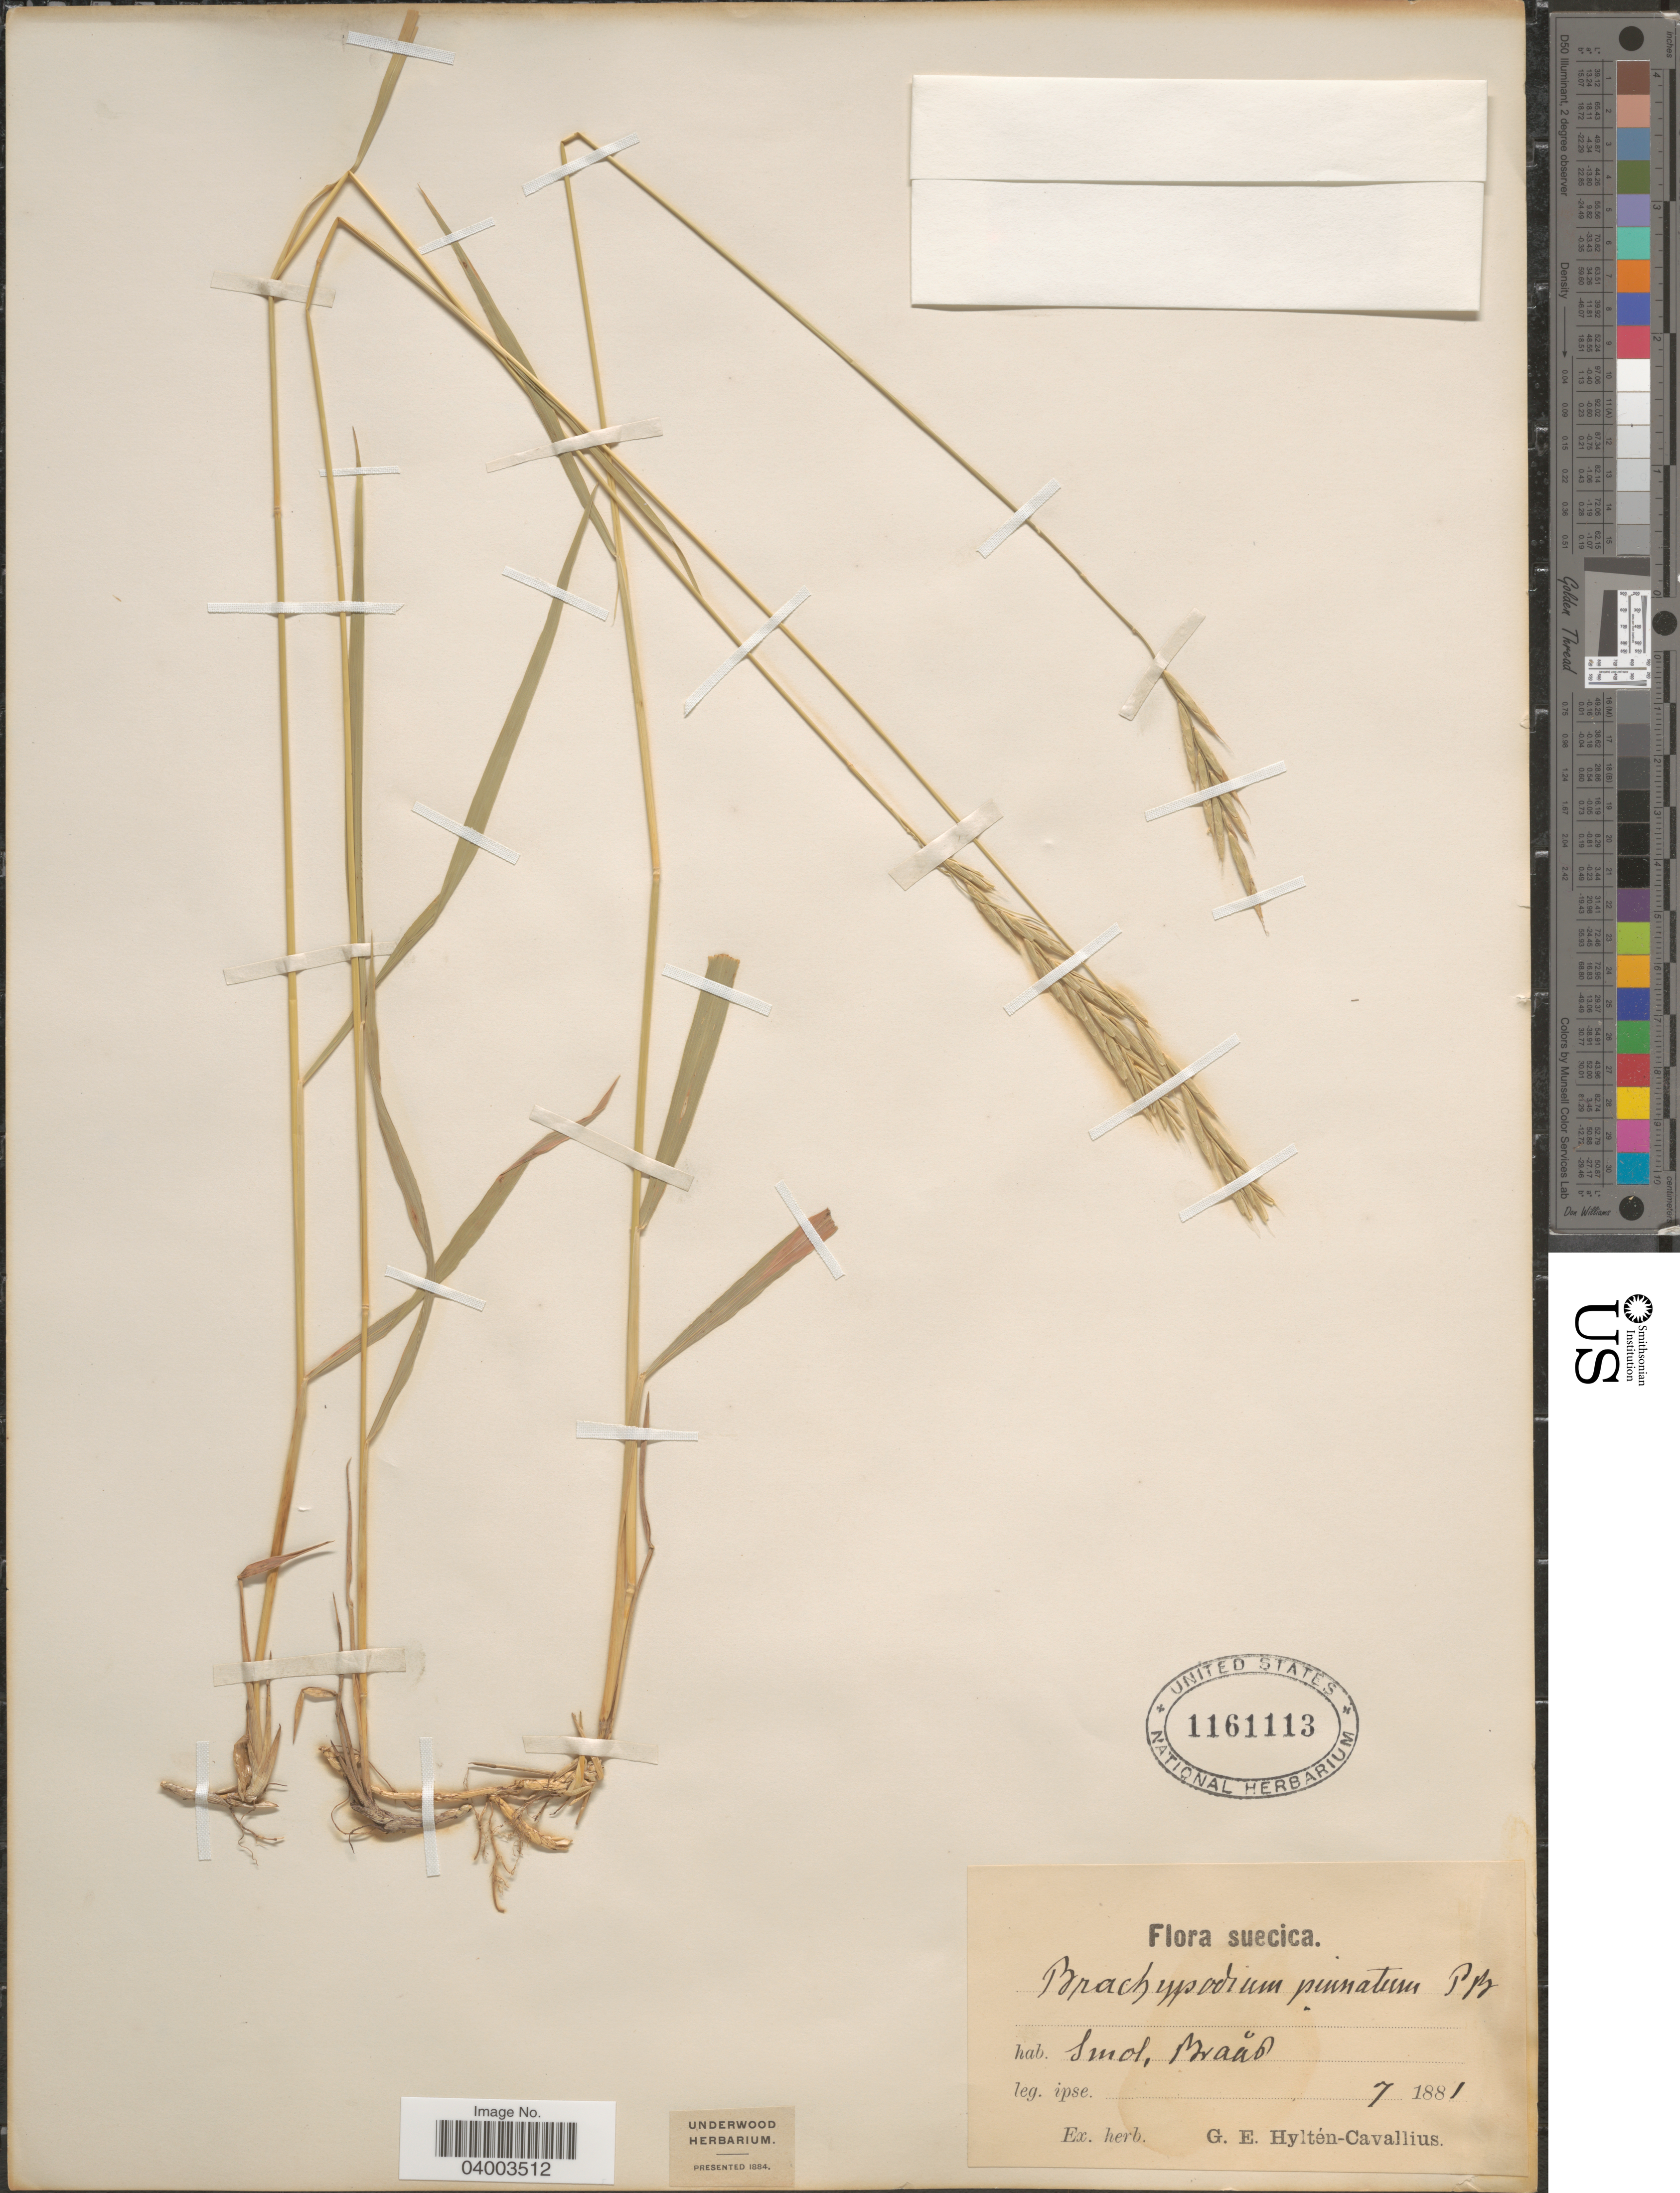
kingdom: Plantae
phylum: Tracheophyta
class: Liliopsida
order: Poales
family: Poaceae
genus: Brachypodium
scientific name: Brachypodium pinnatum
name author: (L.) P. Beauv.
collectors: ex herb. G. E. Hyltén-Cavallius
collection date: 1881-07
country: Sweden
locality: Suecica. Smol, Braad.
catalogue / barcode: US 1161113